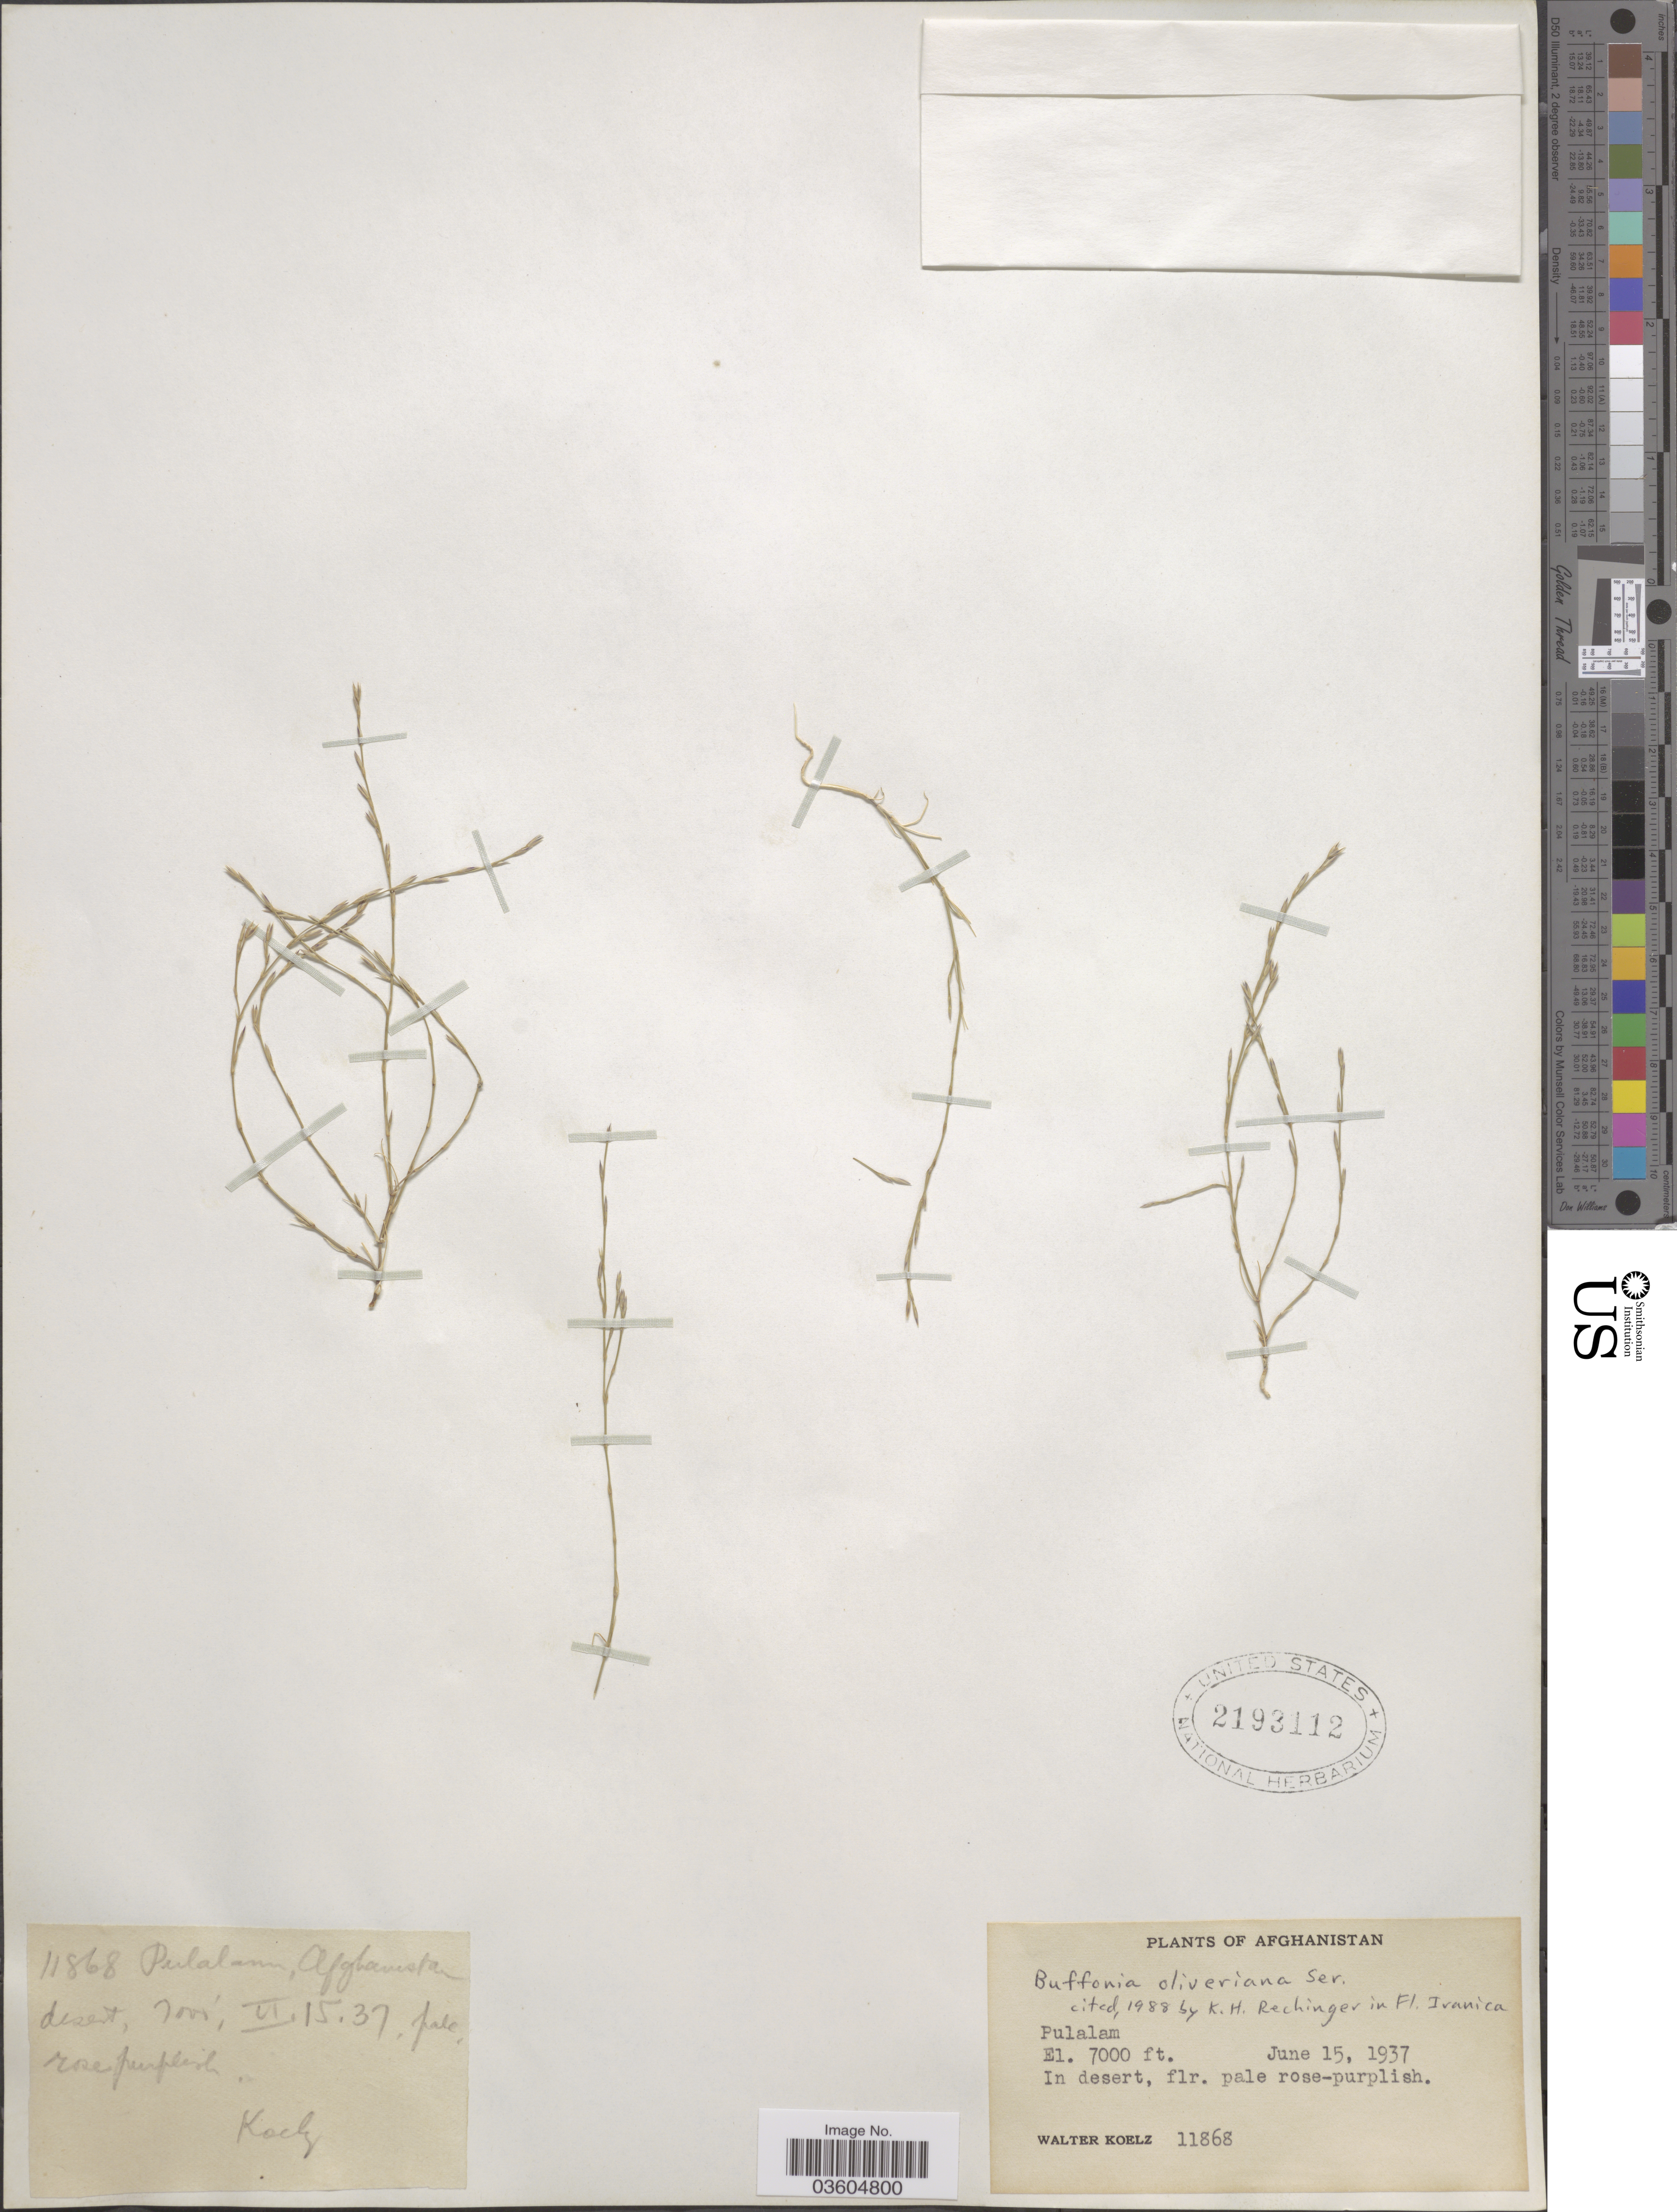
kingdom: Plantae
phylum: Tracheophyta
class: Magnoliopsida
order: Caryophyllales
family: Caryophyllaceae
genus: Bufonia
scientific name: Bufonia oliveriana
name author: Ser.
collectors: W. N. Koelz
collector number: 11868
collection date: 1937-06-15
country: Afghanistan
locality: Pulalam.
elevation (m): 2134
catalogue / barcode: US 2193112